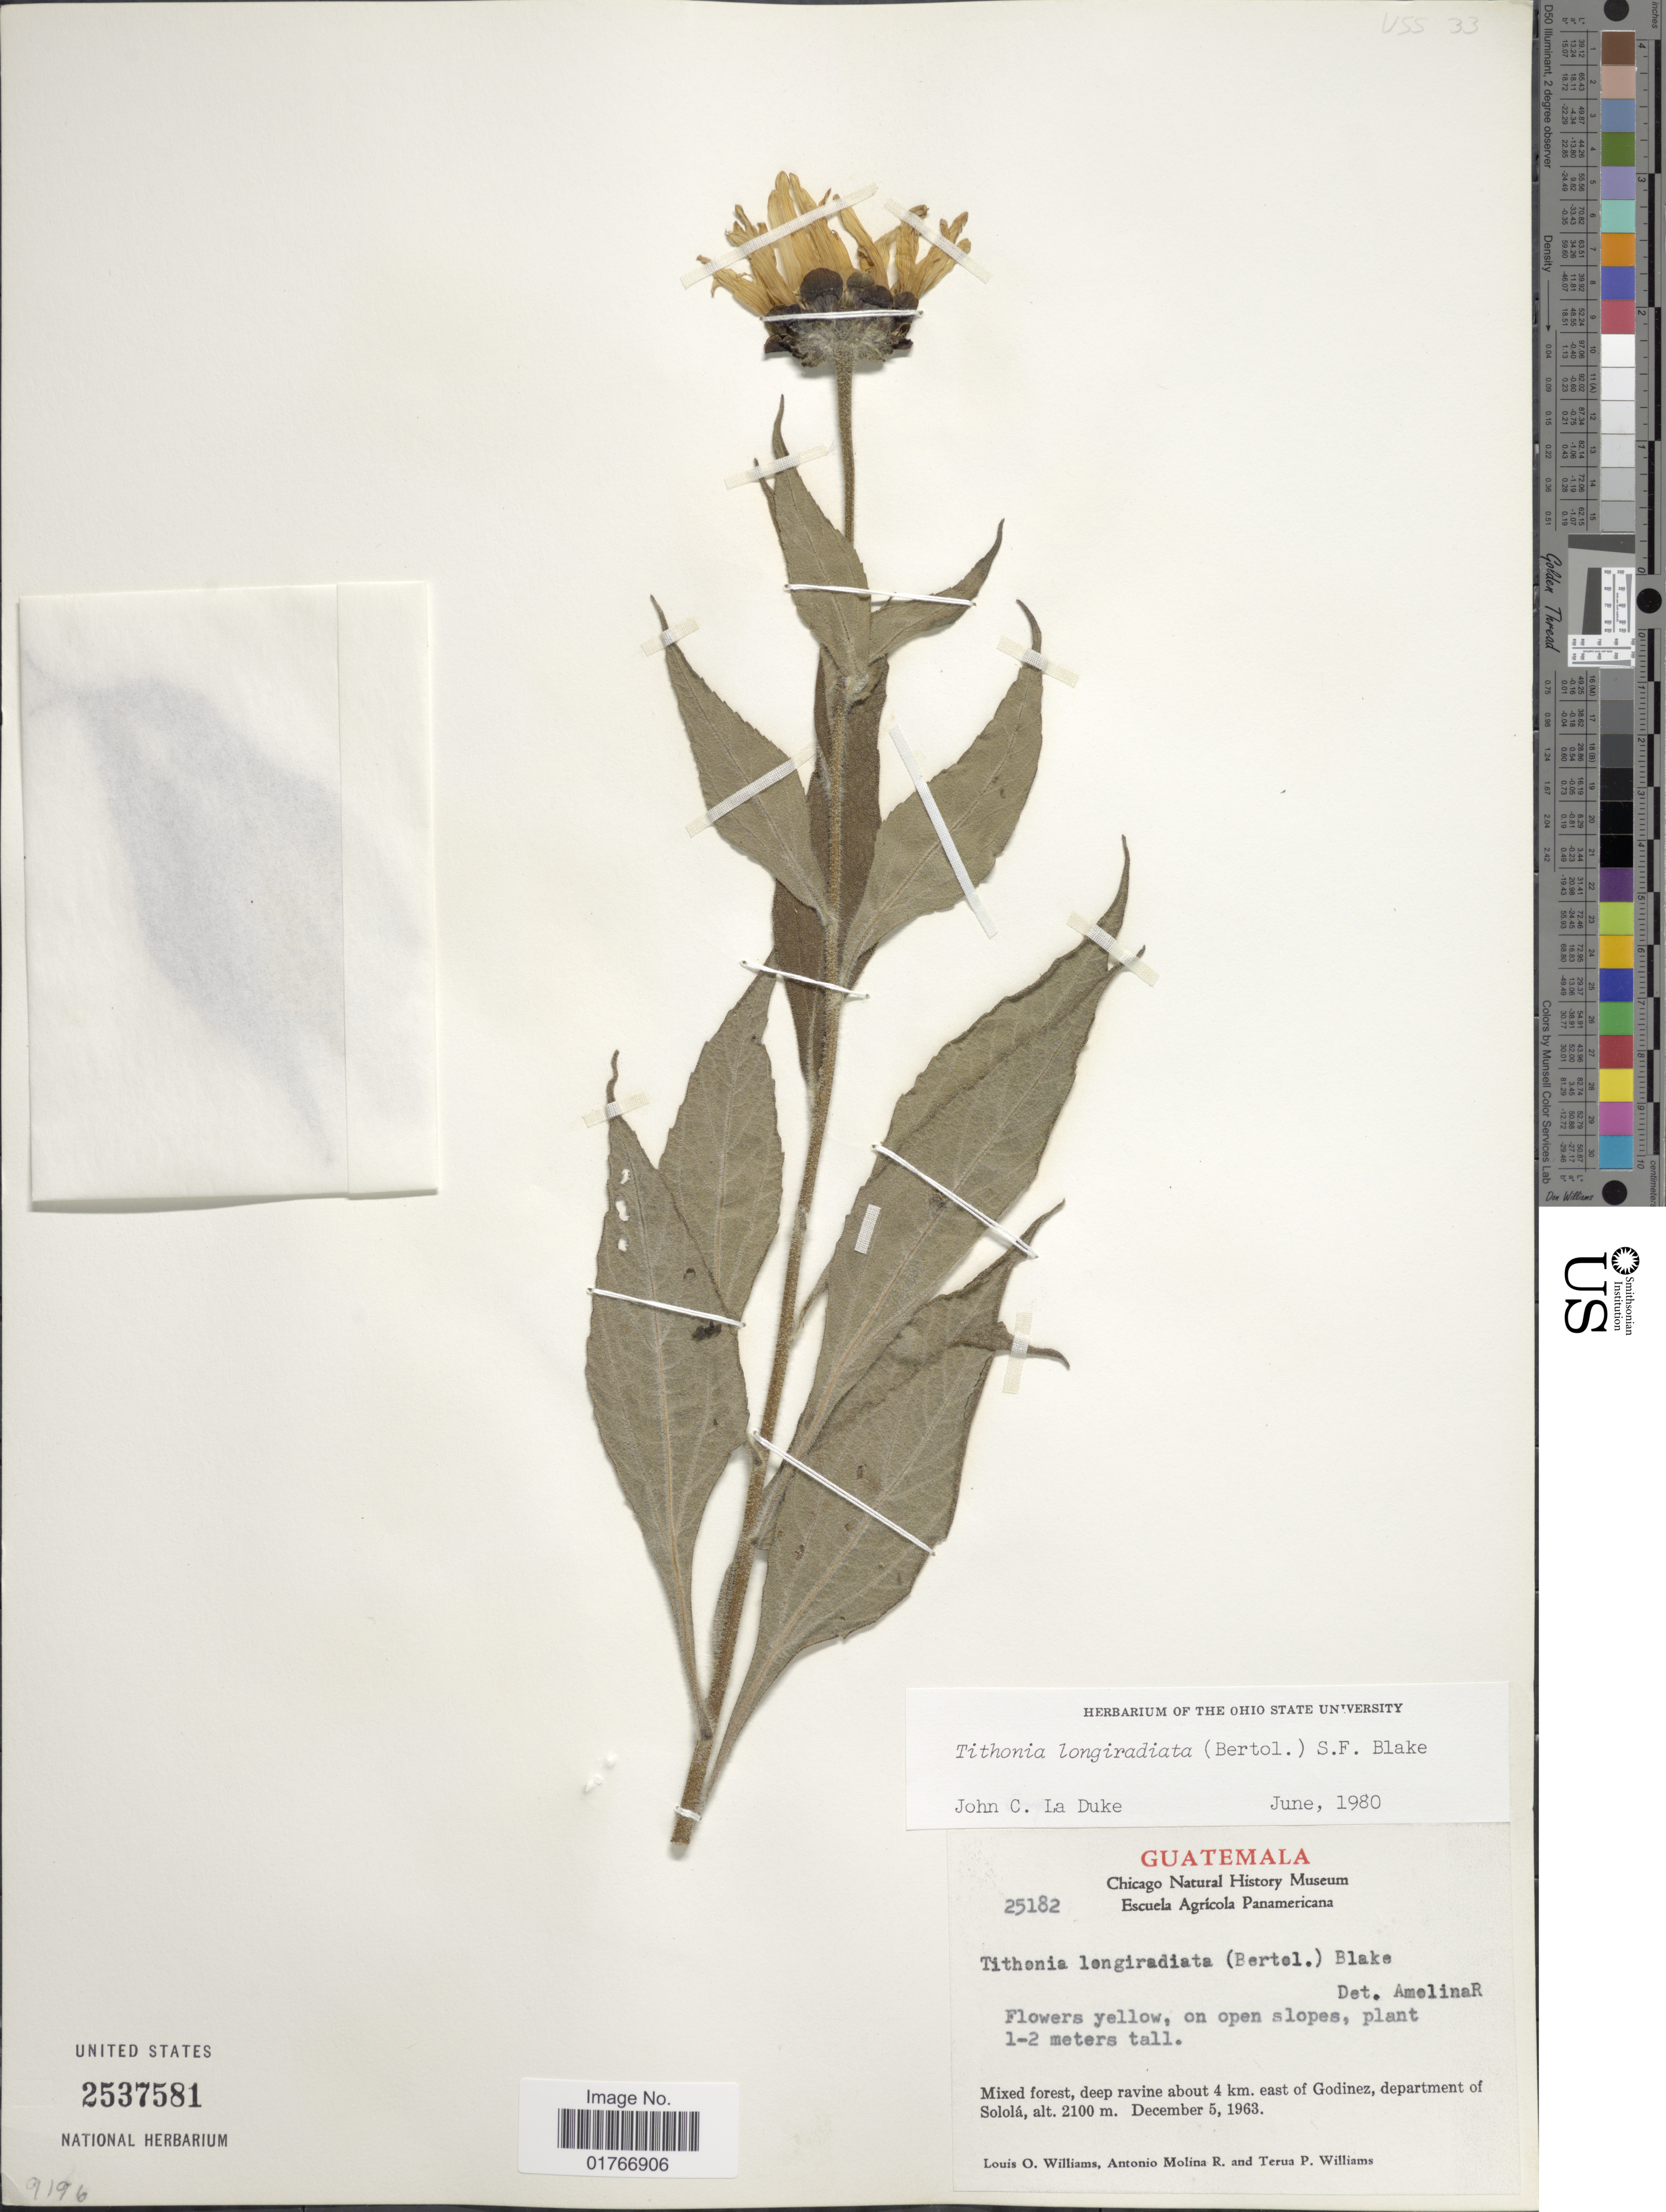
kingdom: Plantae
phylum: Tracheophyta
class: Magnoliopsida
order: Asterales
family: Asteraceae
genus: Tithonia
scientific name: Tithonia longiradiata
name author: (Bertol.) S.F. Blake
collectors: L. O. Williams, A. Molina R. & T. P. Williams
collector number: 25182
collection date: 1963-12-05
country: Guatemala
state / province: Sololá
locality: Deep ravine about 4 km east of Godinez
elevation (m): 2100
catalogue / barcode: US 2537581